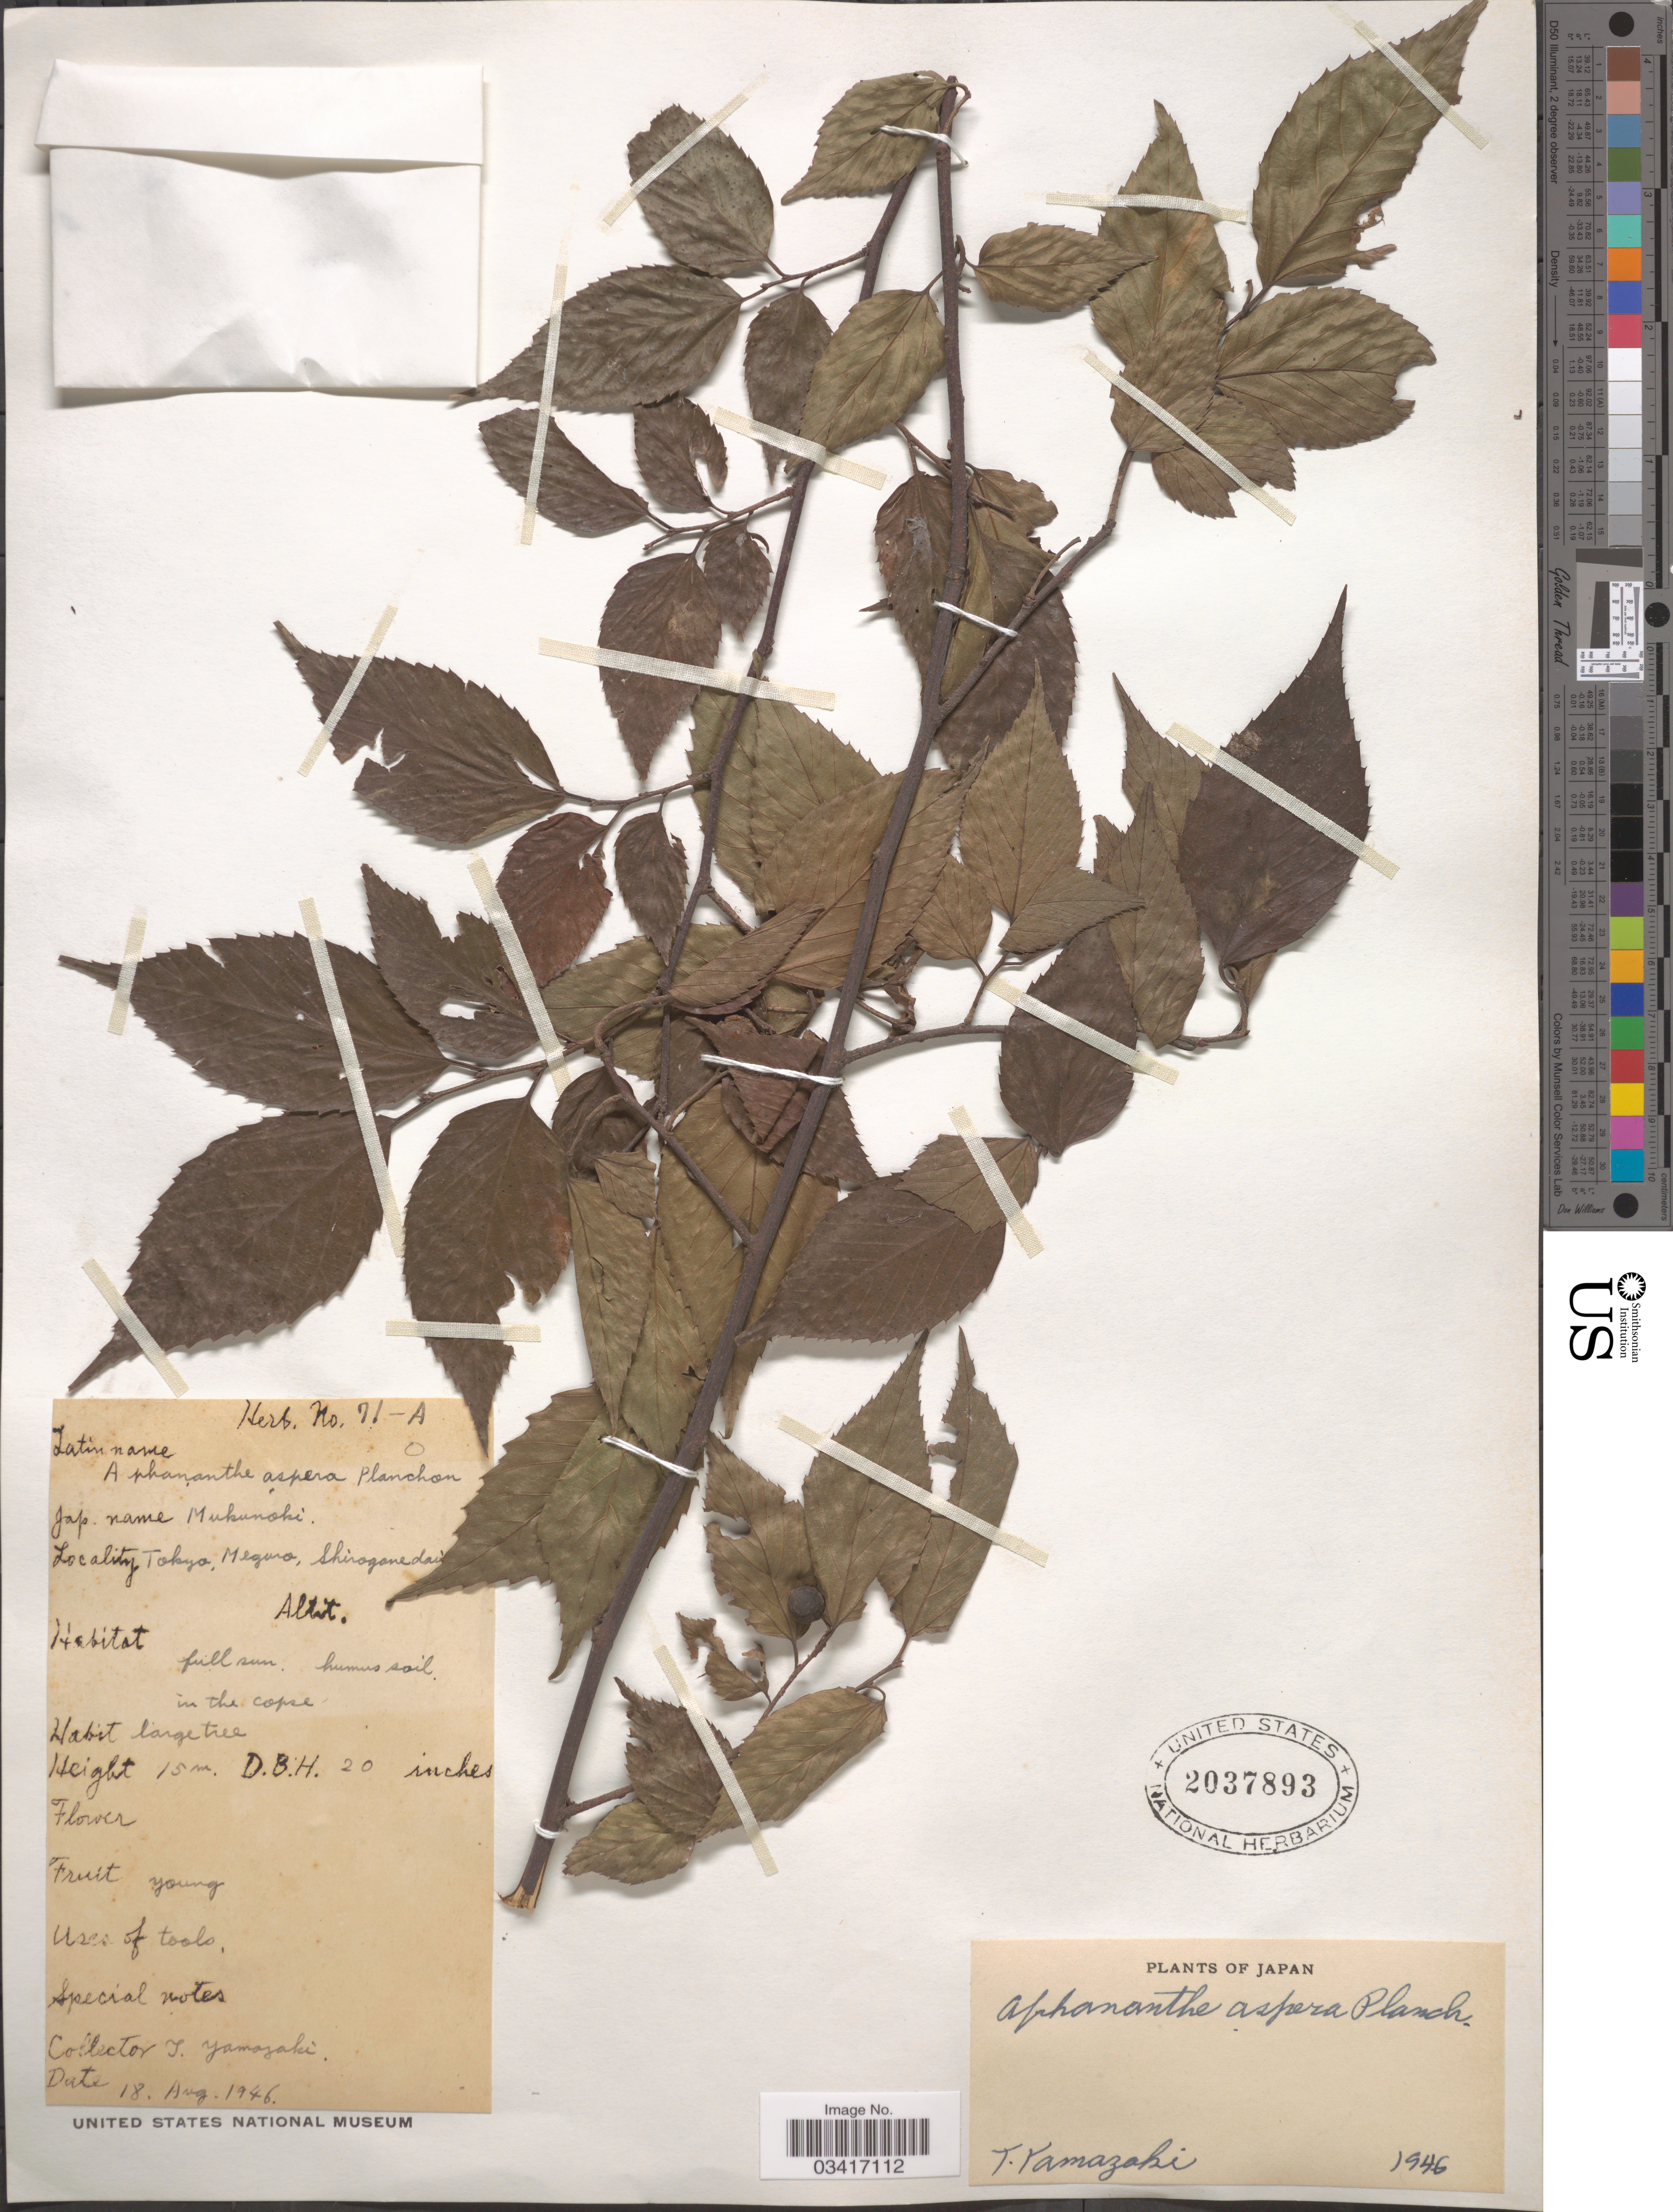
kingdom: Plantae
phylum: Tracheophyta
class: Magnoliopsida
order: Rosales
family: Cannabaceae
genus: Aphananthe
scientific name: Aphananthe aspera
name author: Planch.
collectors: T. Yamazaki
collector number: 71-A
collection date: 1946-08-18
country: Japan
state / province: Tokyo, Federal City of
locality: Meguro, Shiroganedai [illegible text].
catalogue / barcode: US 2037893